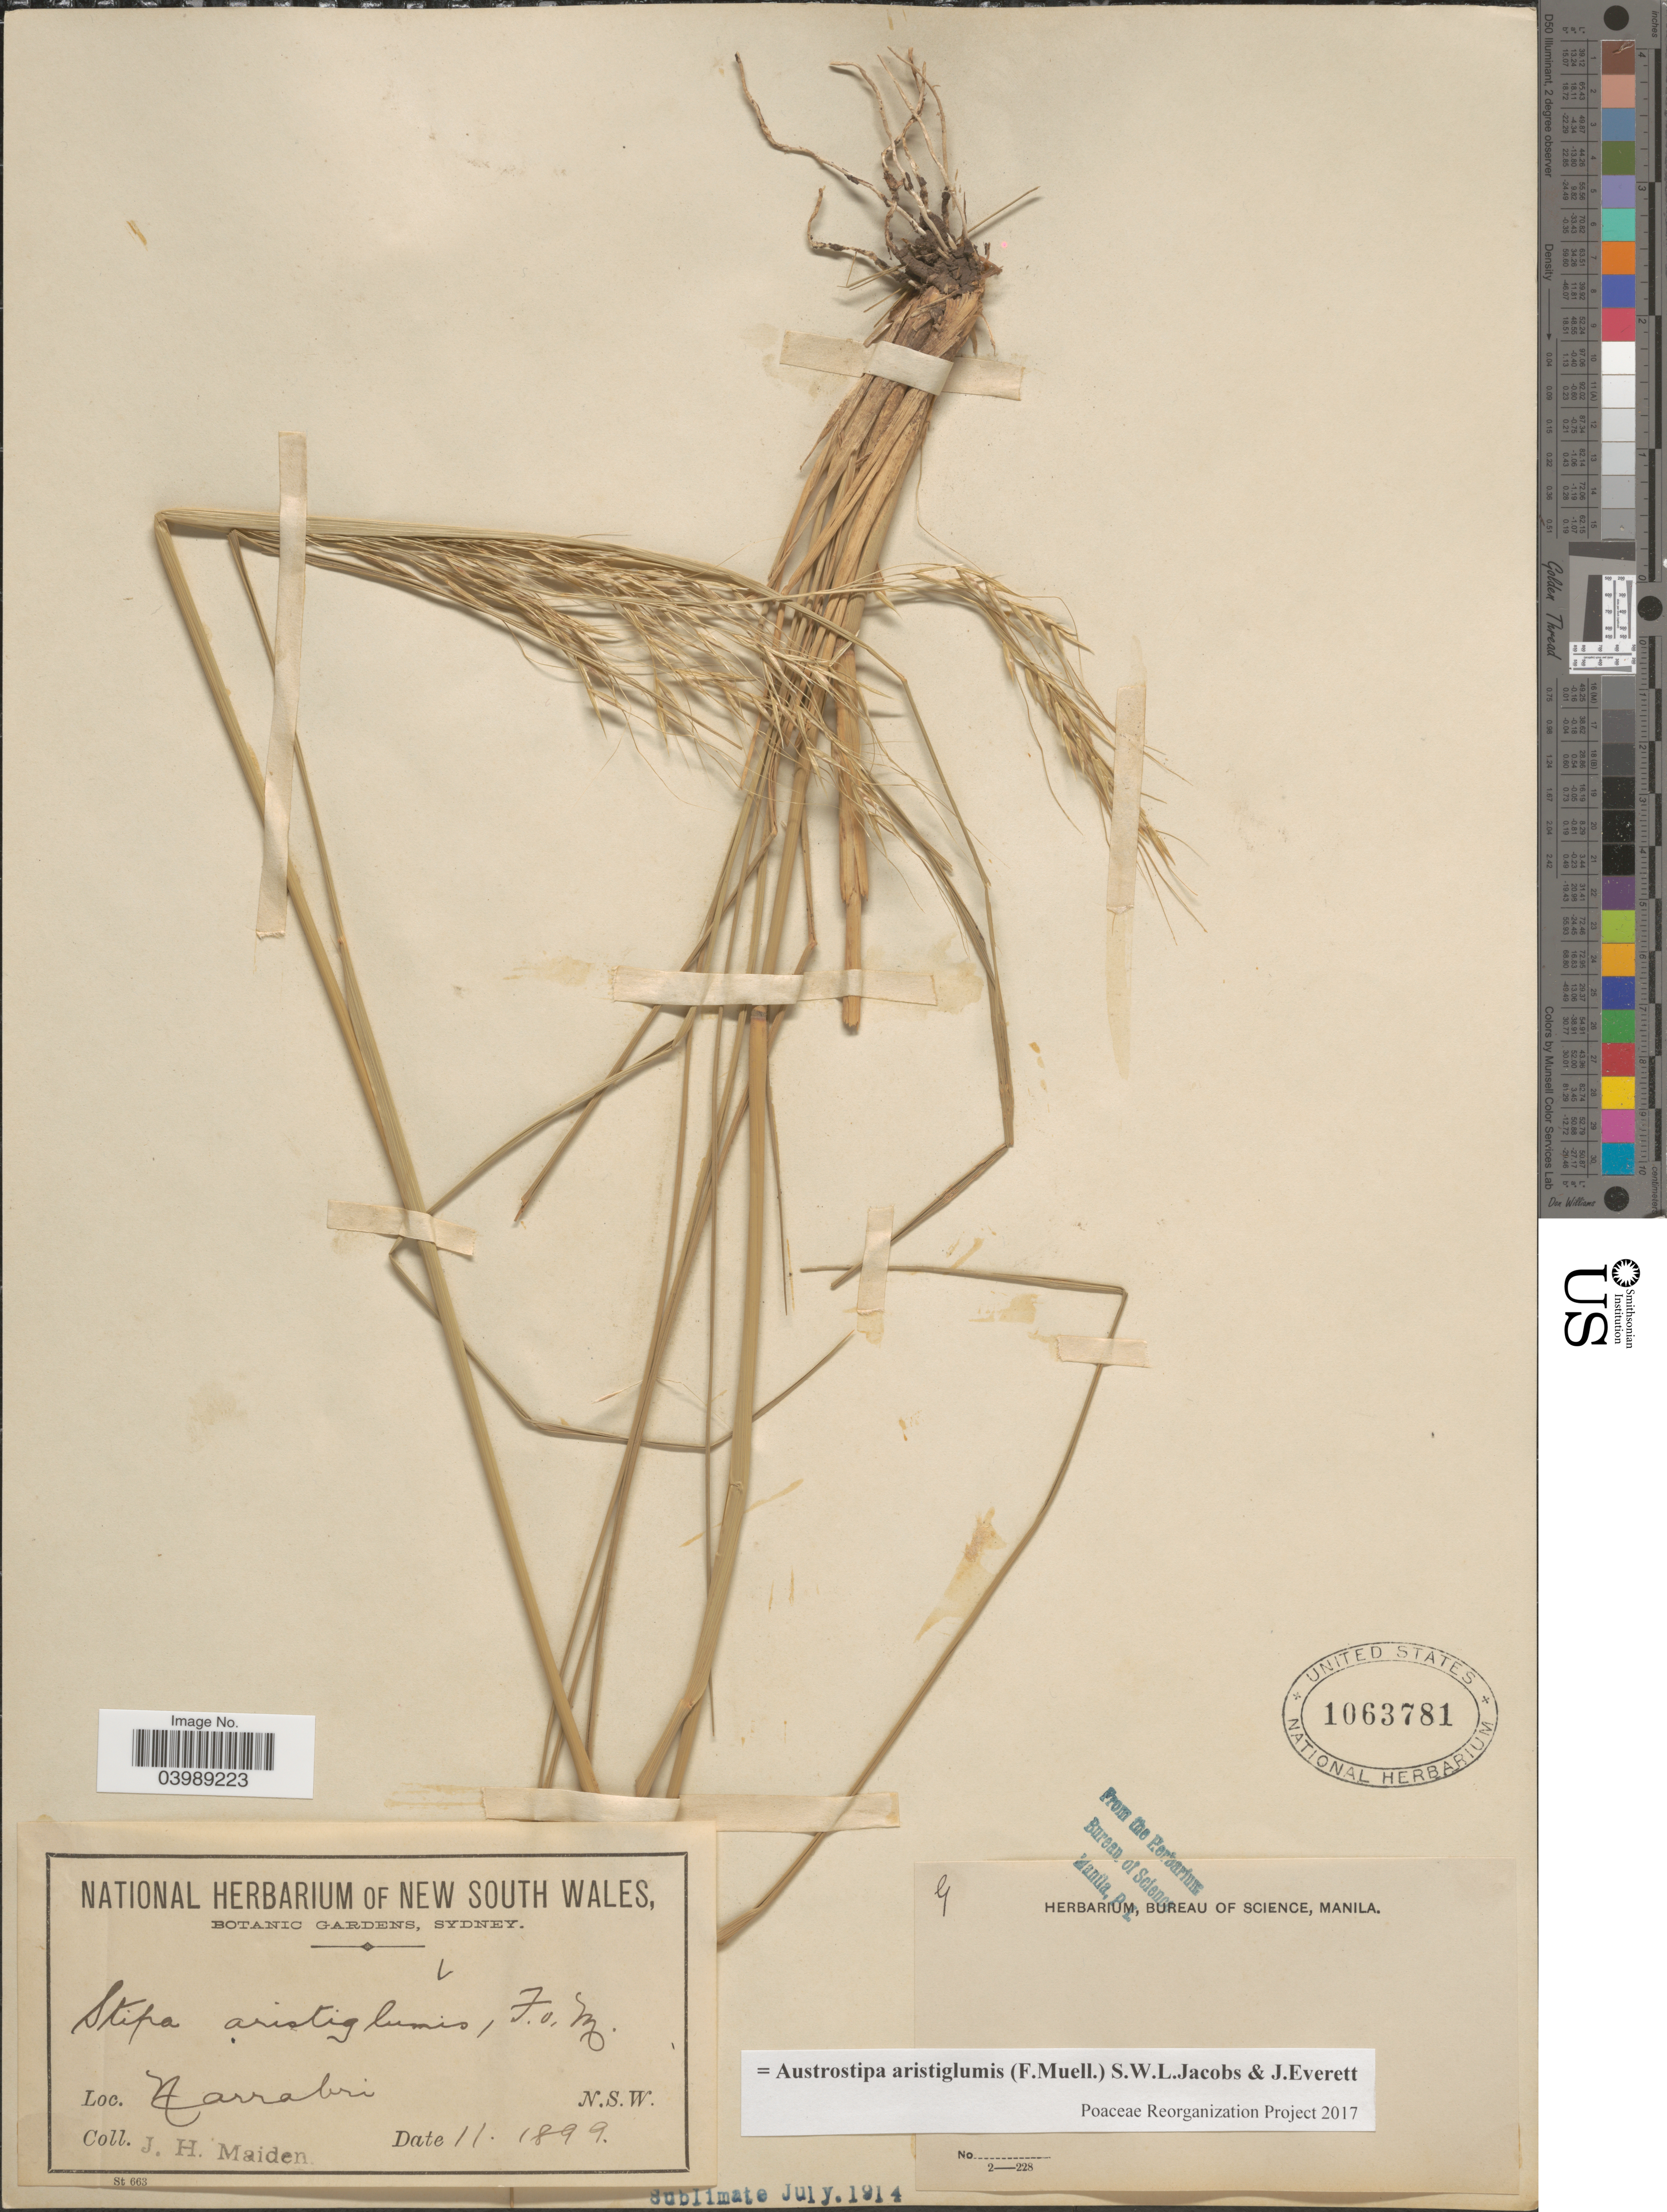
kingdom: Plantae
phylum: Tracheophyta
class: Liliopsida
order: Poales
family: Poaceae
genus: Austrostipa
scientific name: Austrostipa aristiglumis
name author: (F. Muell.) S.W.L. Jacobs & J. Everett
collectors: J. Maiden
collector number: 9*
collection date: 1899-11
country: Australia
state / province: New South Wales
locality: Narrabri.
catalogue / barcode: US 1063781